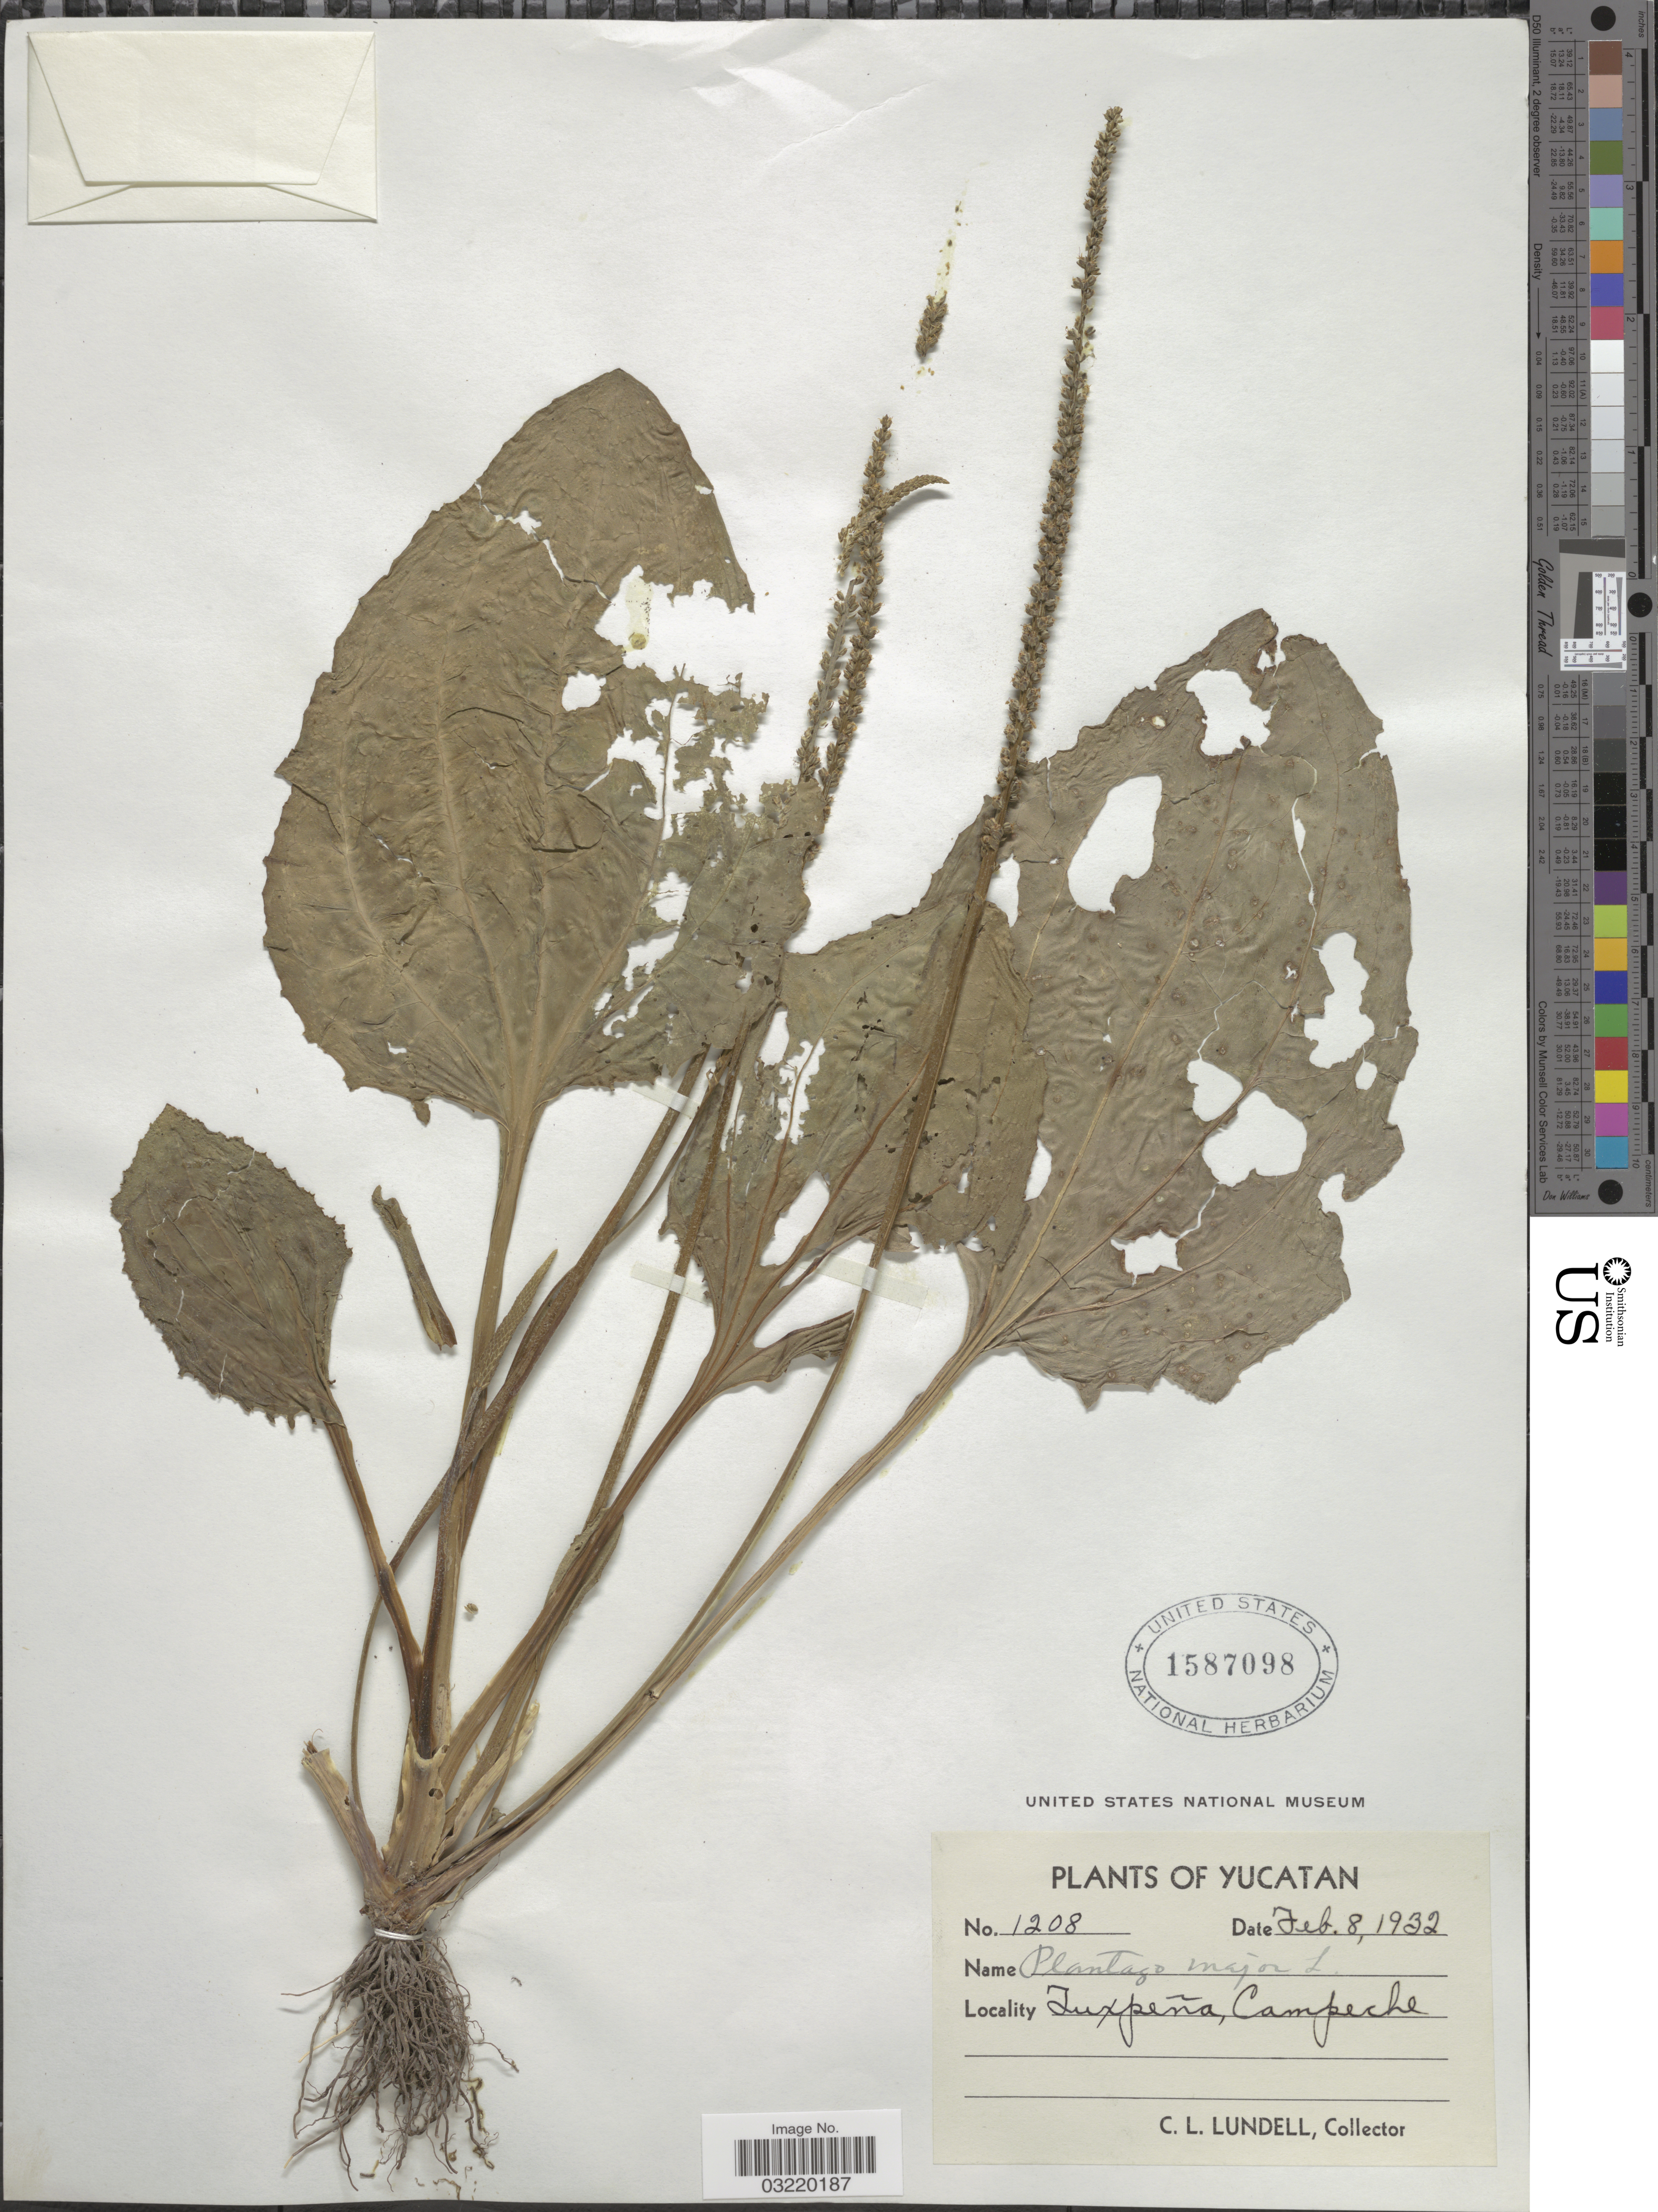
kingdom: Plantae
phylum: Tracheophyta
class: Magnoliopsida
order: Lamiales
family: Plantaginaceae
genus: Plantago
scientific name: Plantago major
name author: L.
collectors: C. L. Lundell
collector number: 1208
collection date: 1932-02-08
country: Mexico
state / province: Yucatán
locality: Tuxpeña, Campeche.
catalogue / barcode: US 1587098